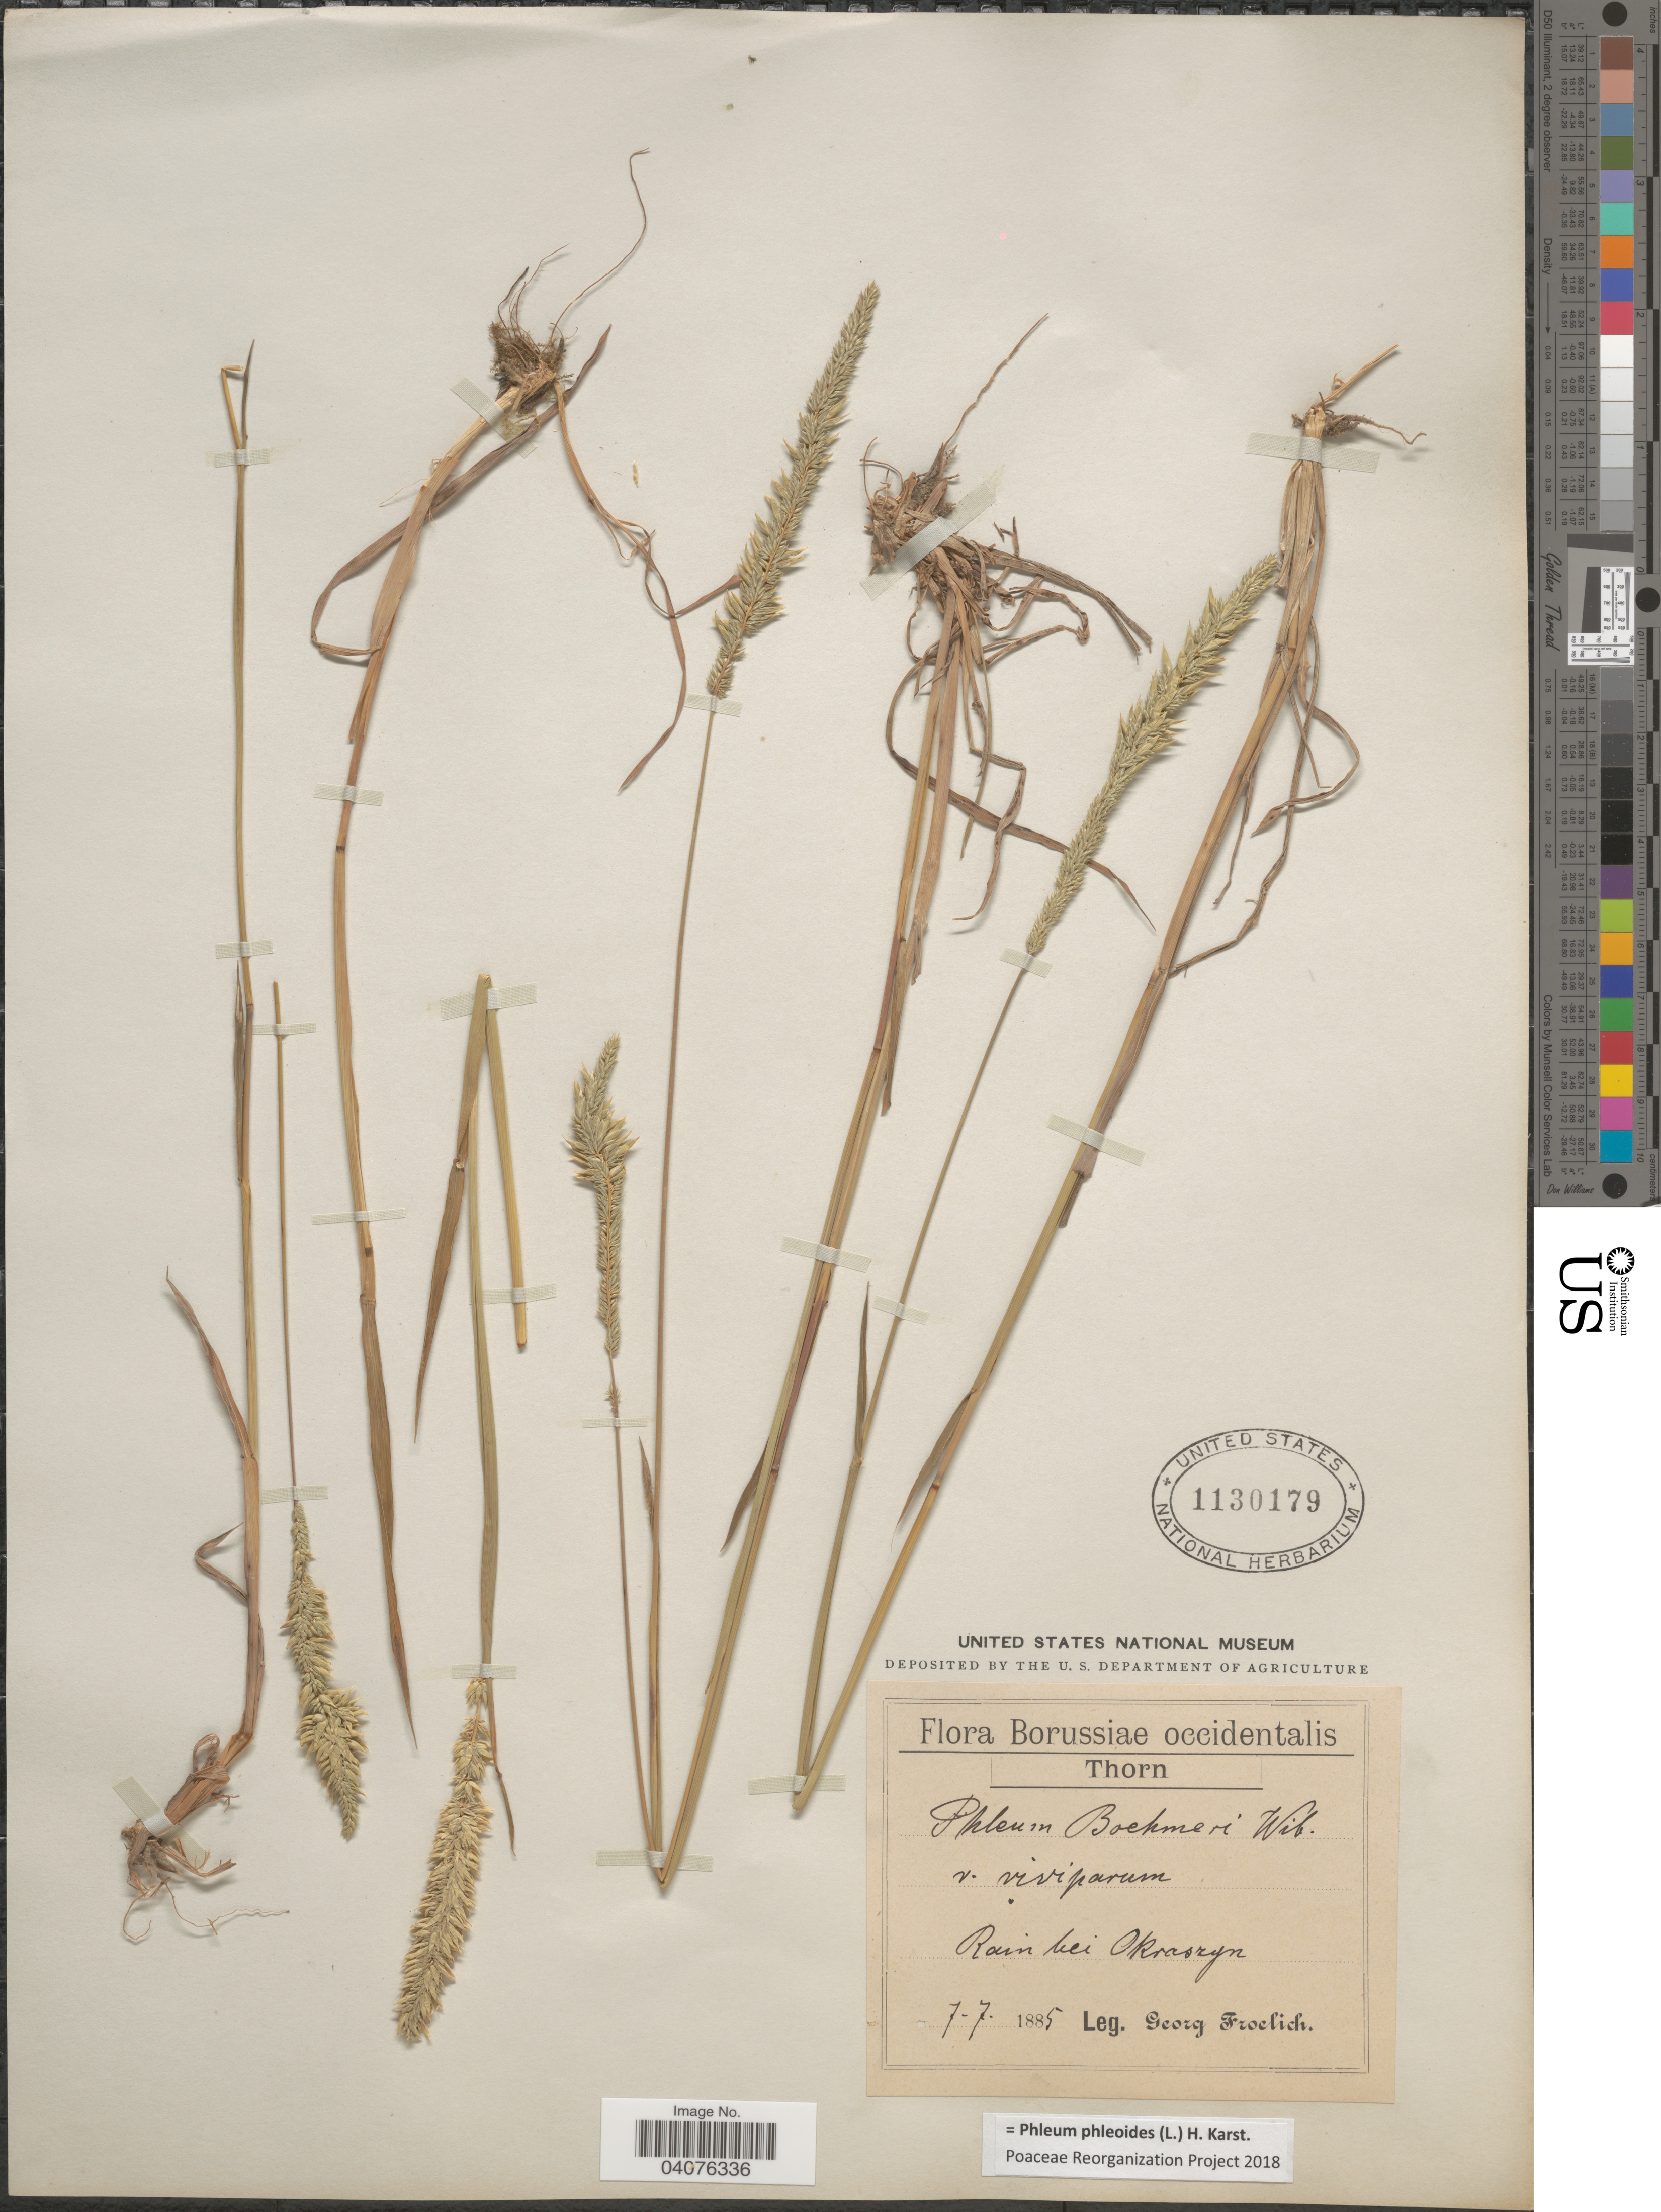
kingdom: Plantae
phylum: Tracheophyta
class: Liliopsida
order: Poales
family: Poaceae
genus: Phleum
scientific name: Phleum phleoides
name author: (L.) H. Karst.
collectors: G. Froelich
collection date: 1885-07-07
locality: Borussiae occidentalis. Thorn. Rain bei Okrasryn.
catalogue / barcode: US 1130179